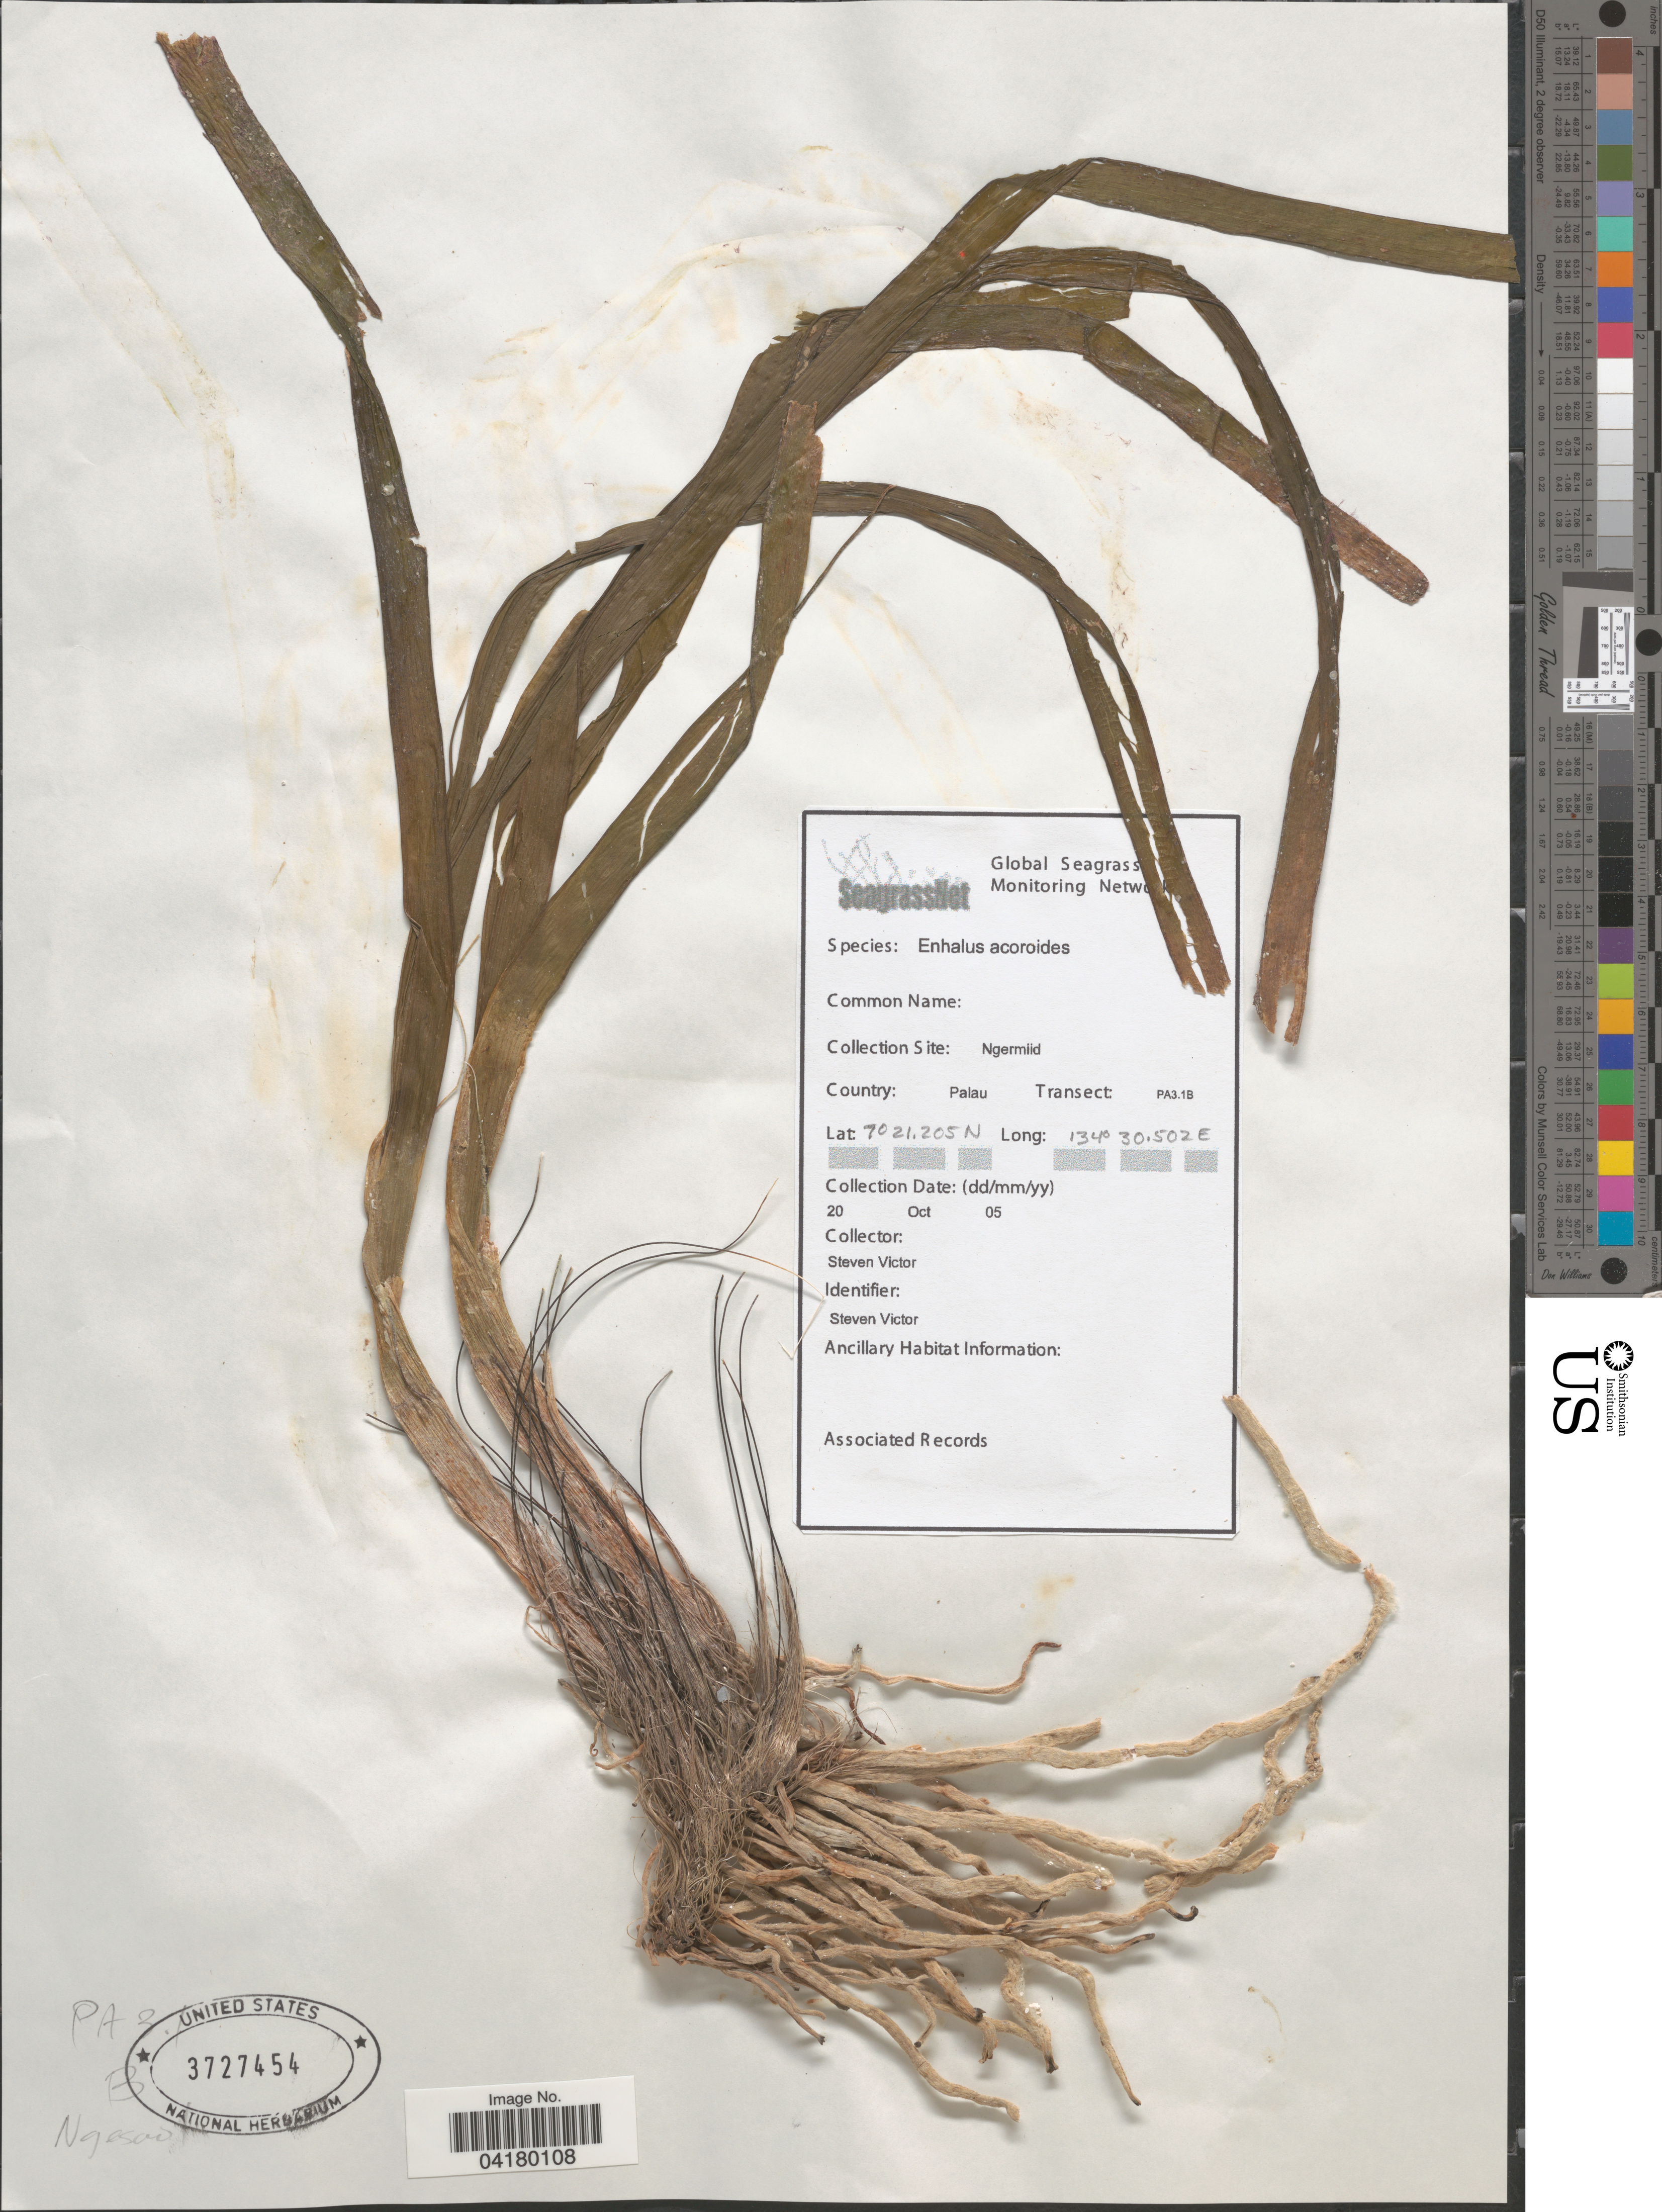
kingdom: Plantae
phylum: Tracheophyta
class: Liliopsida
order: Alismatales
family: Hydrocharitaceae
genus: Enhalus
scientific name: Enhalus acoroides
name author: (L. f.) Royle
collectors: S. Victor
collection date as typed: Transcribed d/m/y: 20/10/5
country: Palau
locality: Collection Site: Ngermiid. Country: Palau. Transect: PA3.1B.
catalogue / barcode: US 3727454